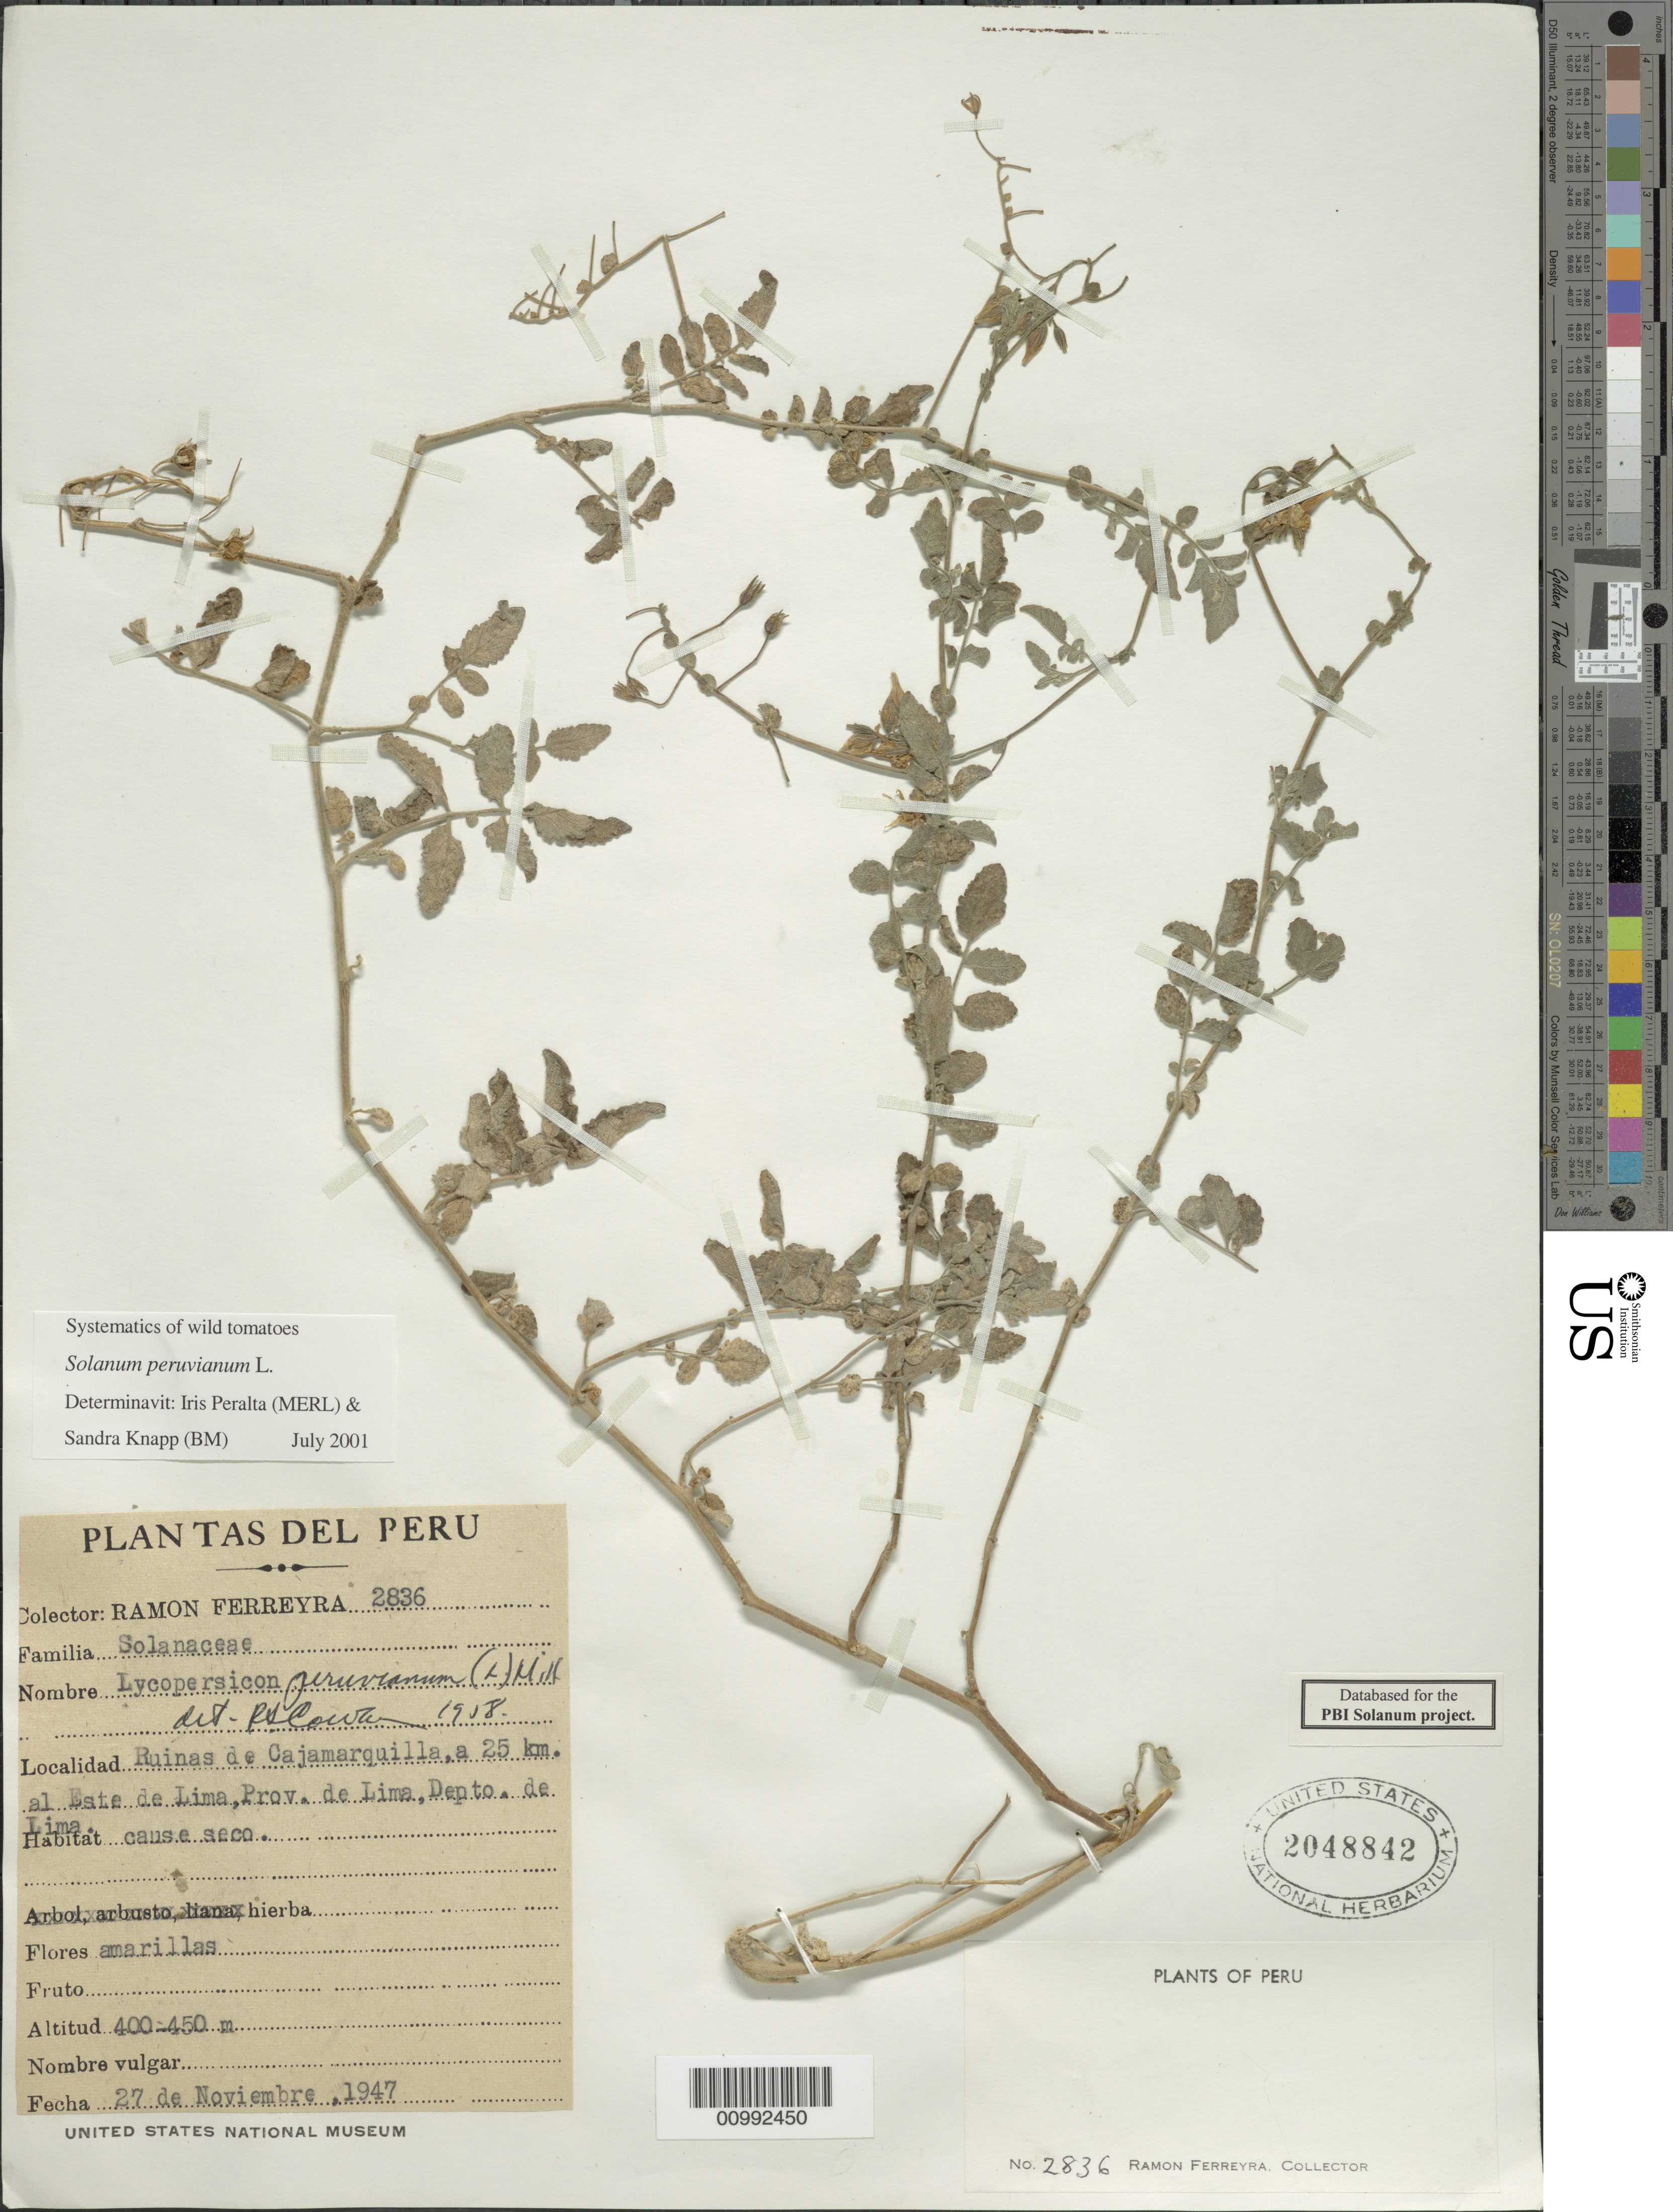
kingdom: Plantae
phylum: Tracheophyta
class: Magnoliopsida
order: Solanales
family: Solanaceae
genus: Solanum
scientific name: Solanum peruvianum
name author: L.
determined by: Peralta, Iris E.; Knapp, S. D.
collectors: R. A. Ferreyra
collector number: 2836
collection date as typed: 27 Nov 1947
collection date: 1947-11-27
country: Peru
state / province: Lima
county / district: Lima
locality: Ruinas de Cajamarquilla, a 25 km al E de Lima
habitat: cause seco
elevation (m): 400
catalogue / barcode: US 2048842